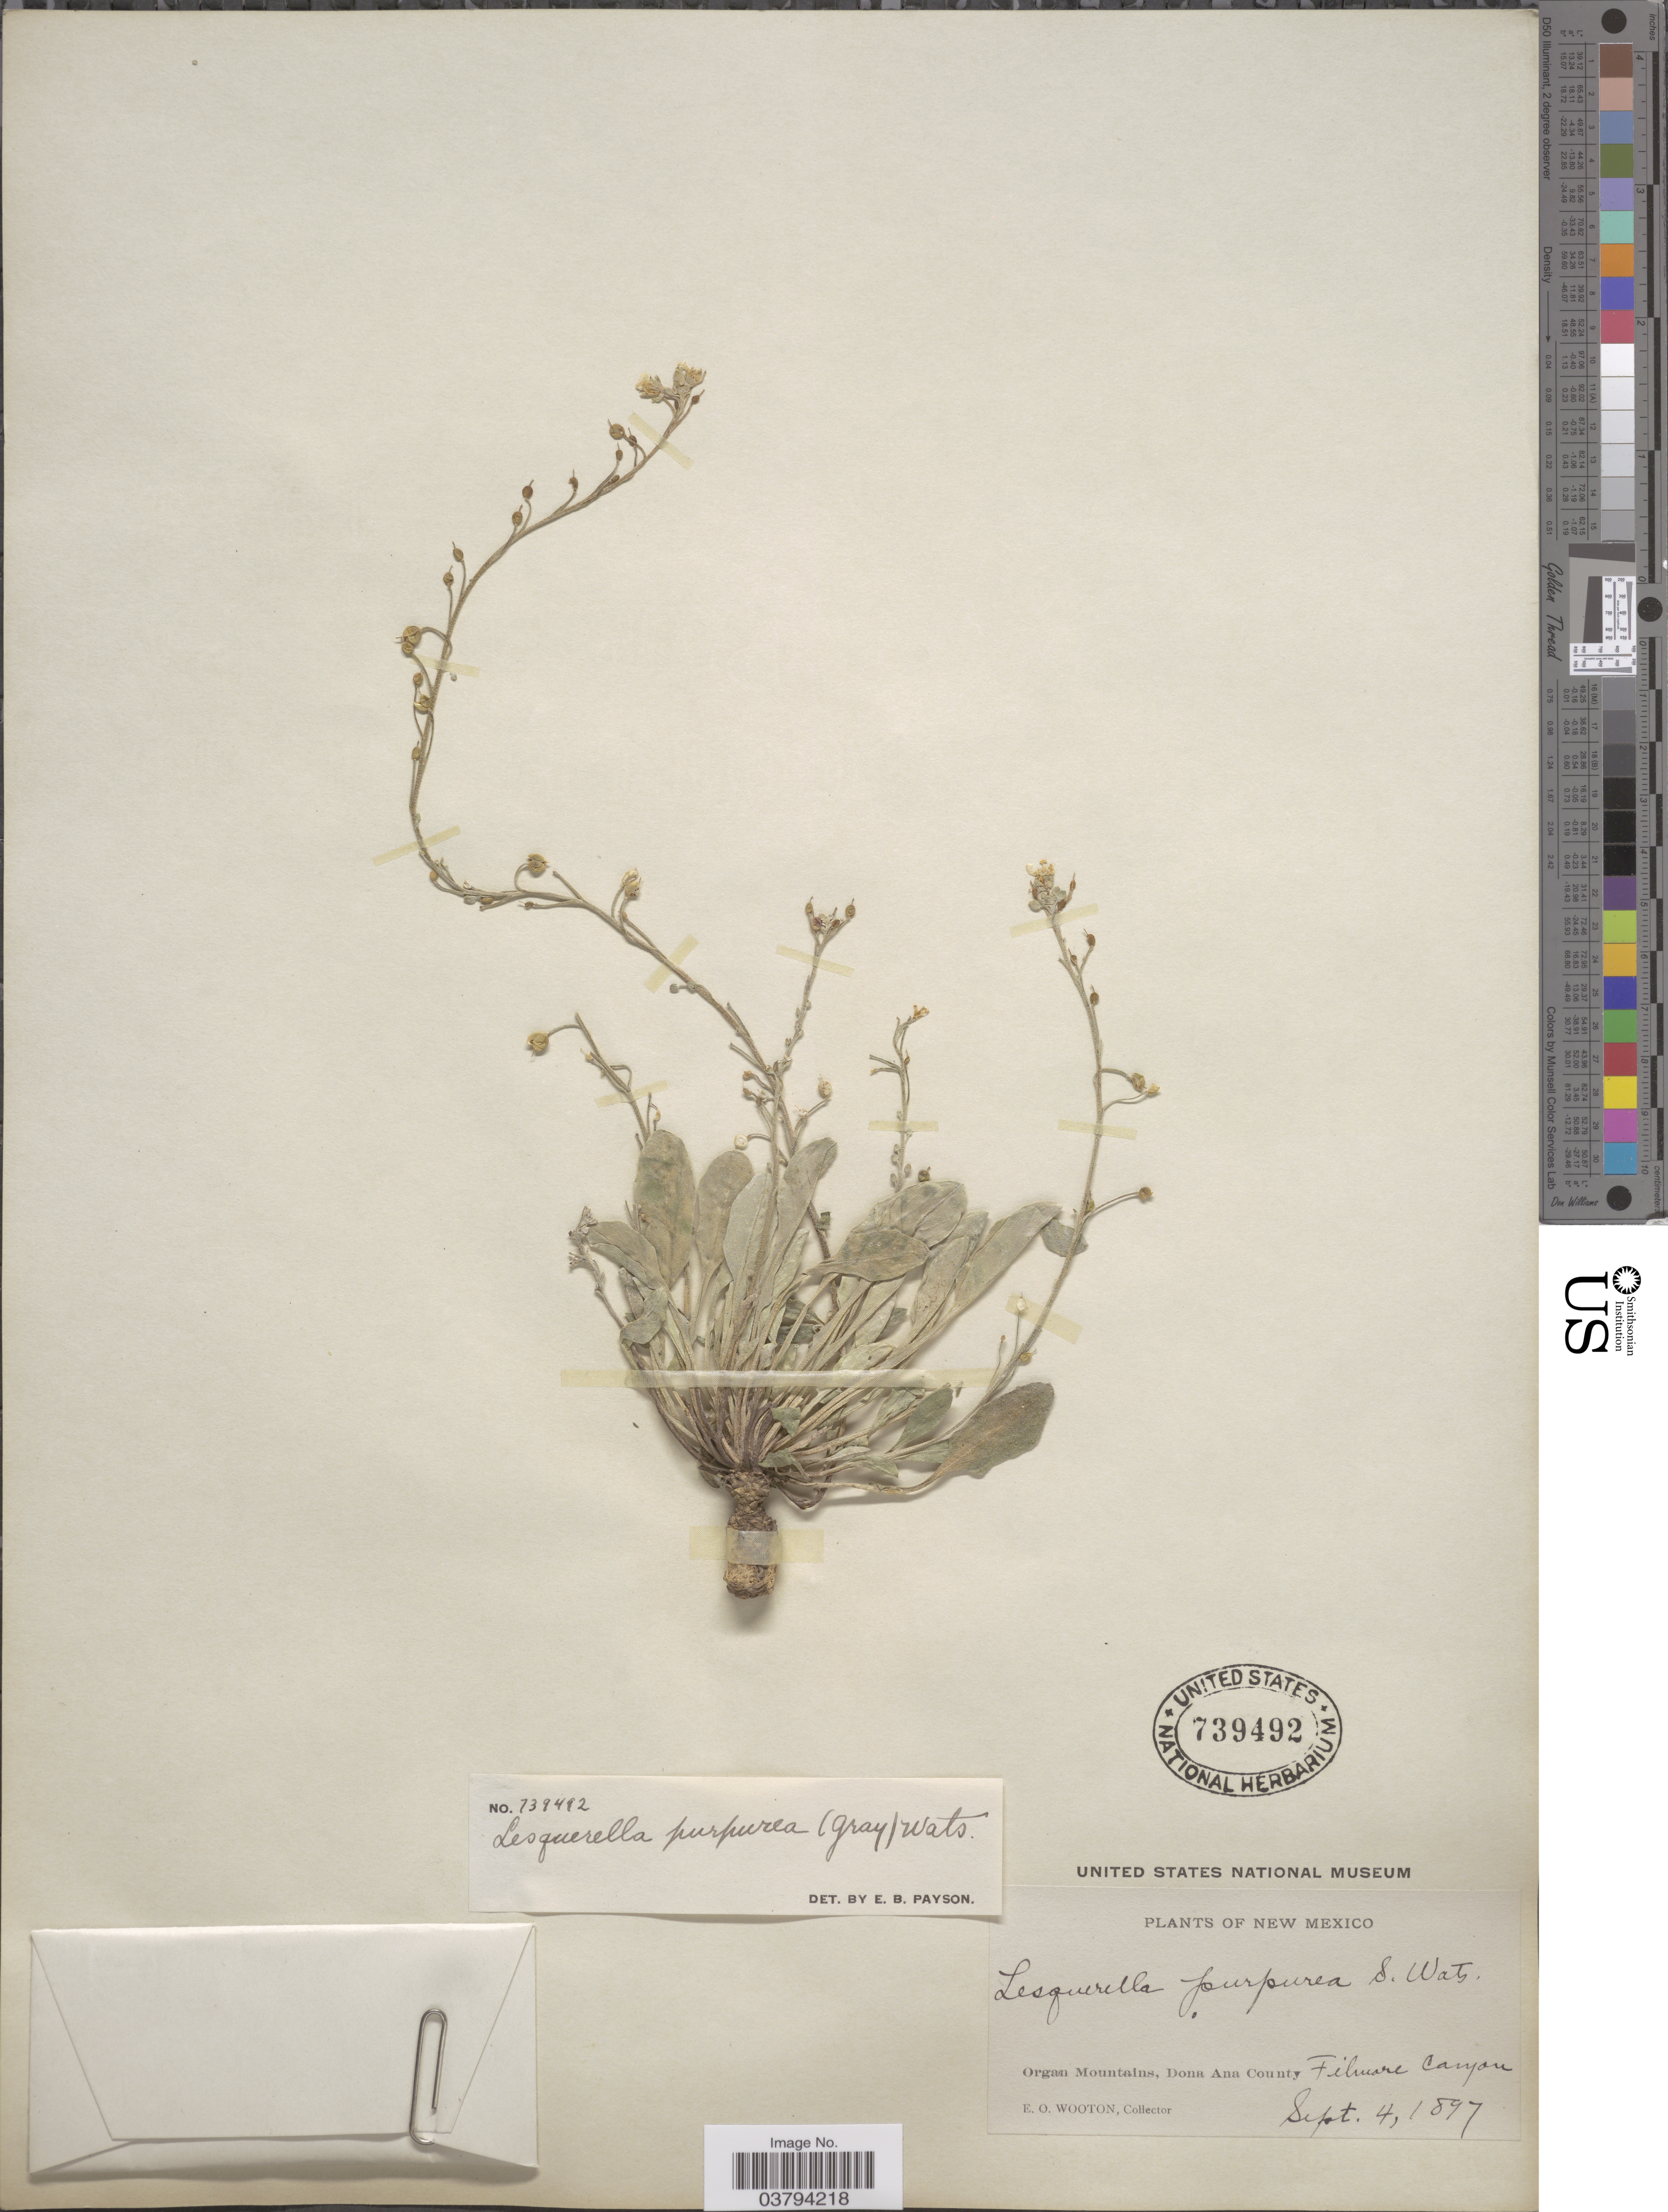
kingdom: Plantae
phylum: Tracheophyta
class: Magnoliopsida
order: Brassicales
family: Brassicaceae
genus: Lesquerella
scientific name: Lesquerella purpurea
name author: (A. Gray) S. Watson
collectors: E. O. Wooton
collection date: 1897-09-04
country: United States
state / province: New Mexico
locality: Organ Mountains, Dona Ana County. Filmore Canyon.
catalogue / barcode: US 739492